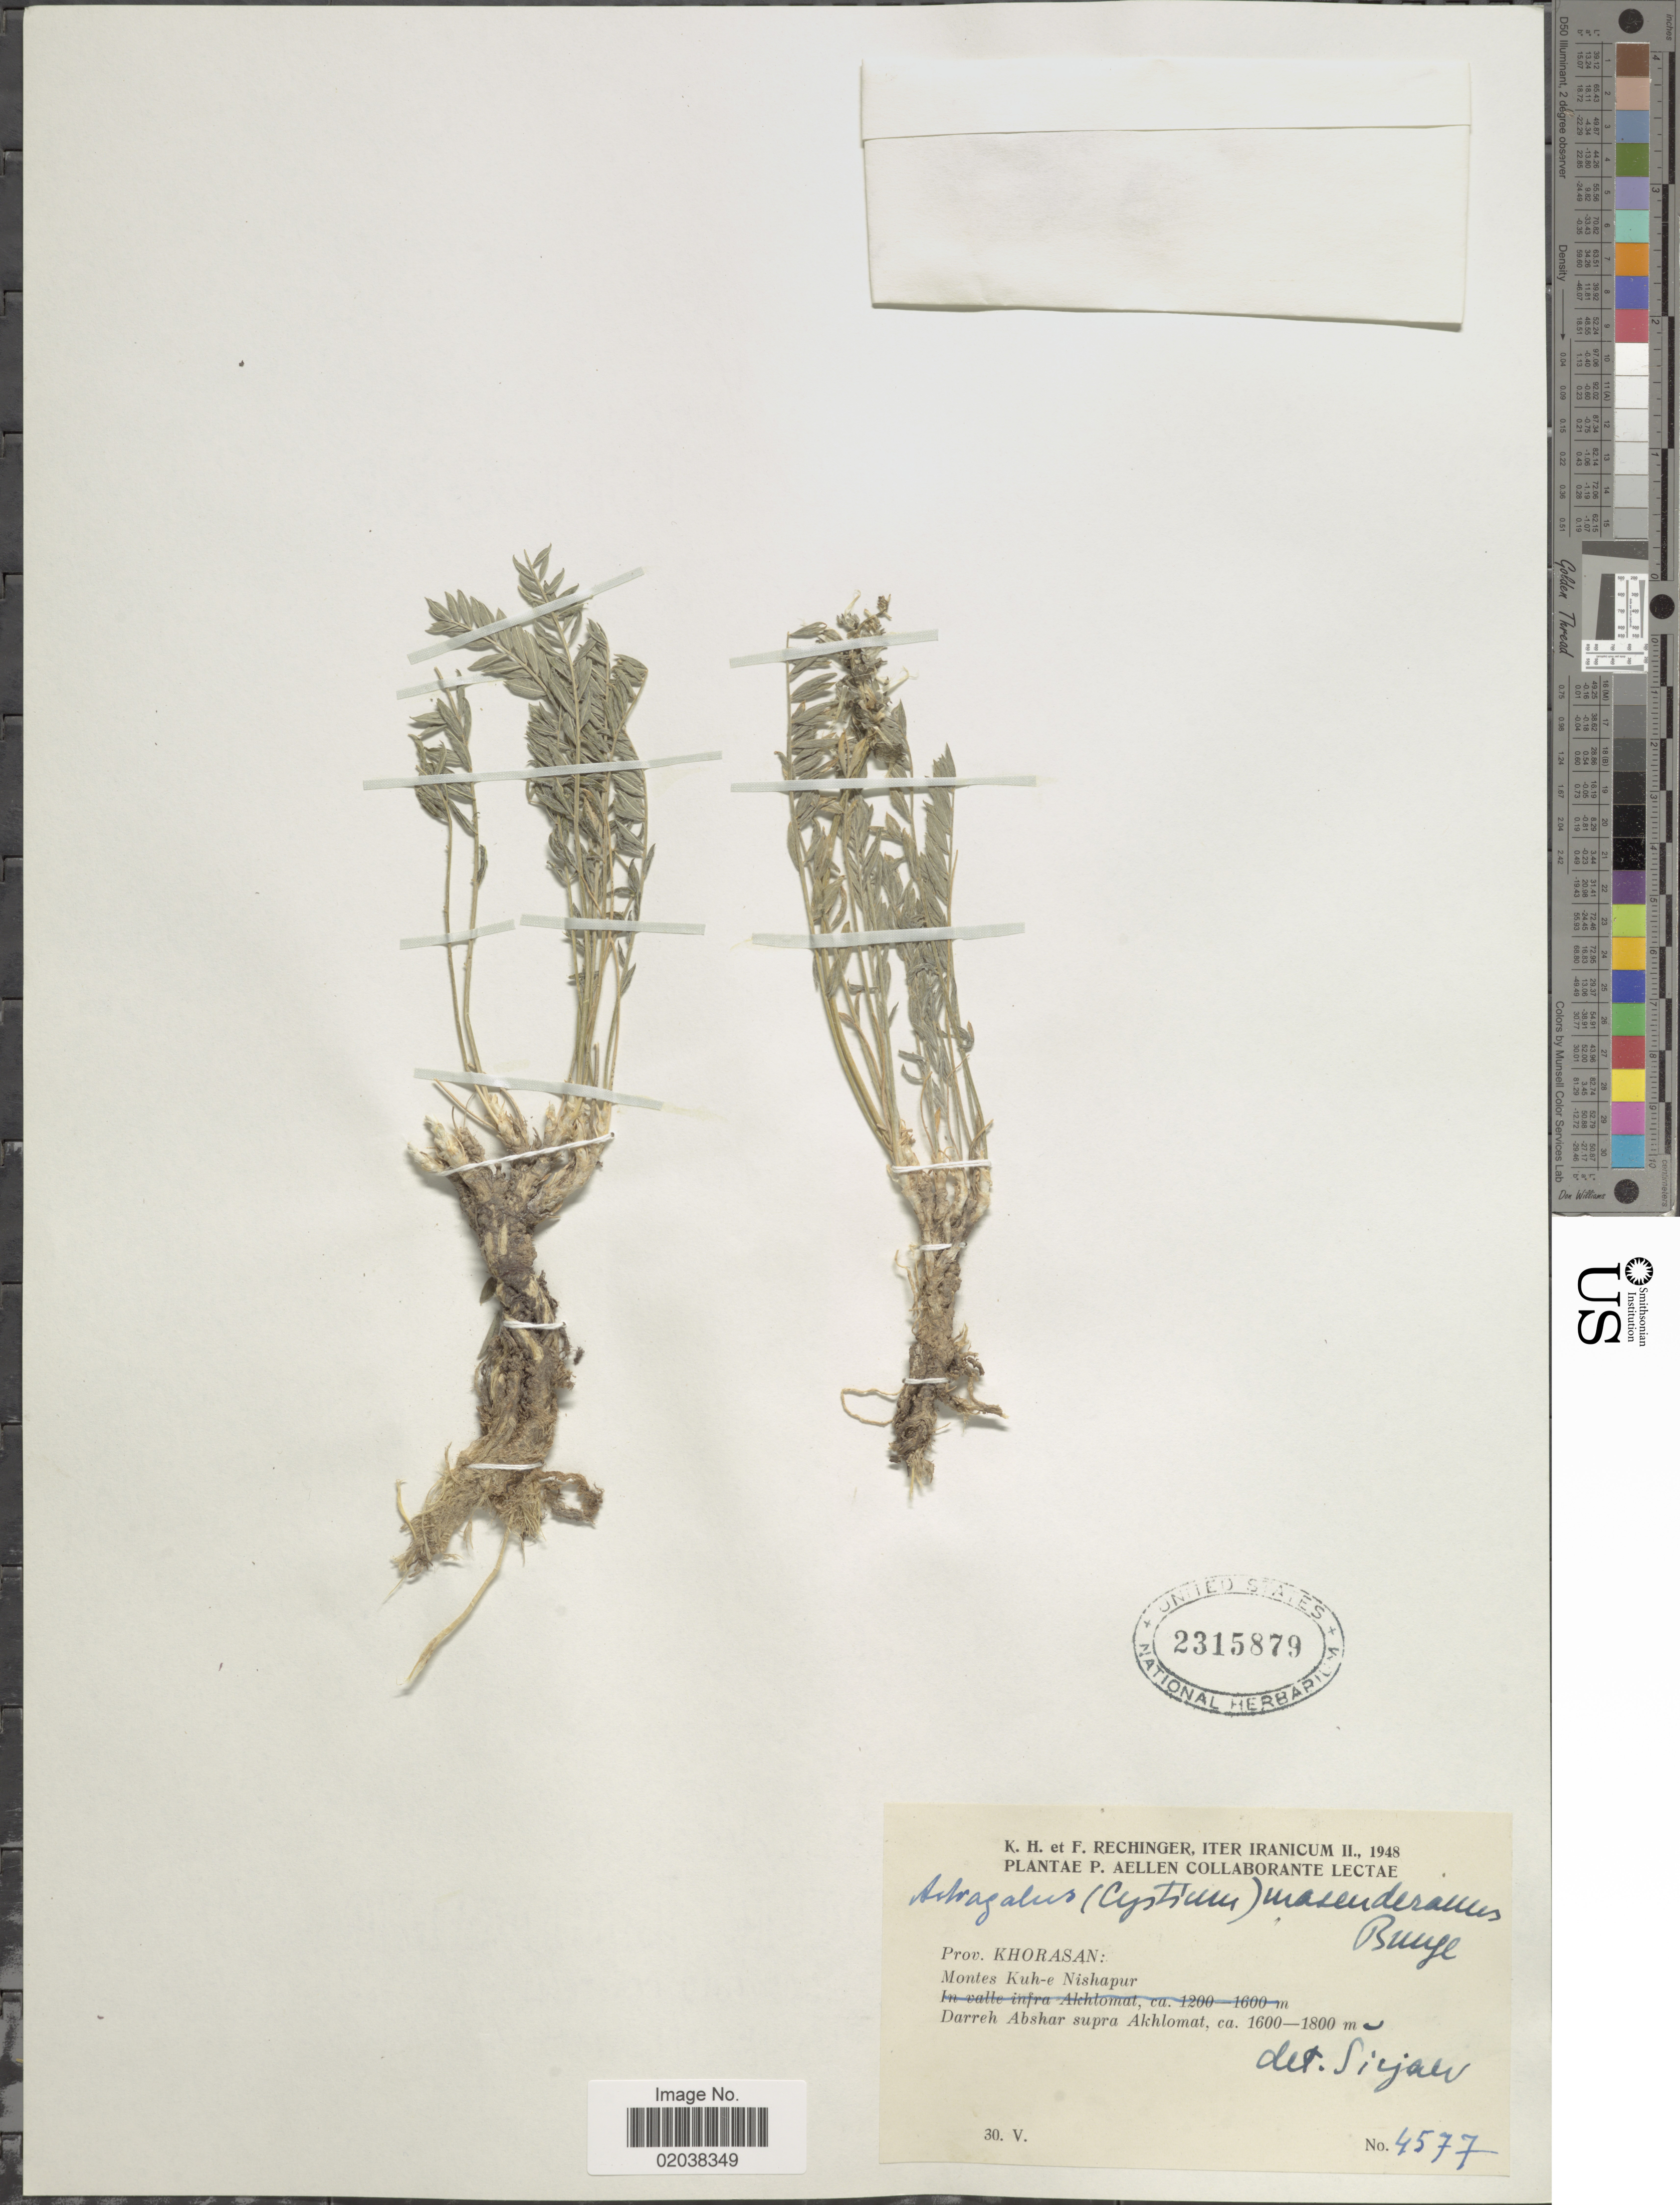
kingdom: Plantae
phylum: Tracheophyta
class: Magnoliopsida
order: Fabales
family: Fabaceae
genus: Astragalus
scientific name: Astragalus masanderanus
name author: Bunge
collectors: K. H. Rechinger & F. Rechinger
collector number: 4577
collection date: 1948-05-30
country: Iran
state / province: Khorasan [obsolete]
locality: Iranicum. Prov. Khorasan: Montes Kuh-e Nishapur. Darreh Abshar supra Akhlomat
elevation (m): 1600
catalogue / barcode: US 2315879